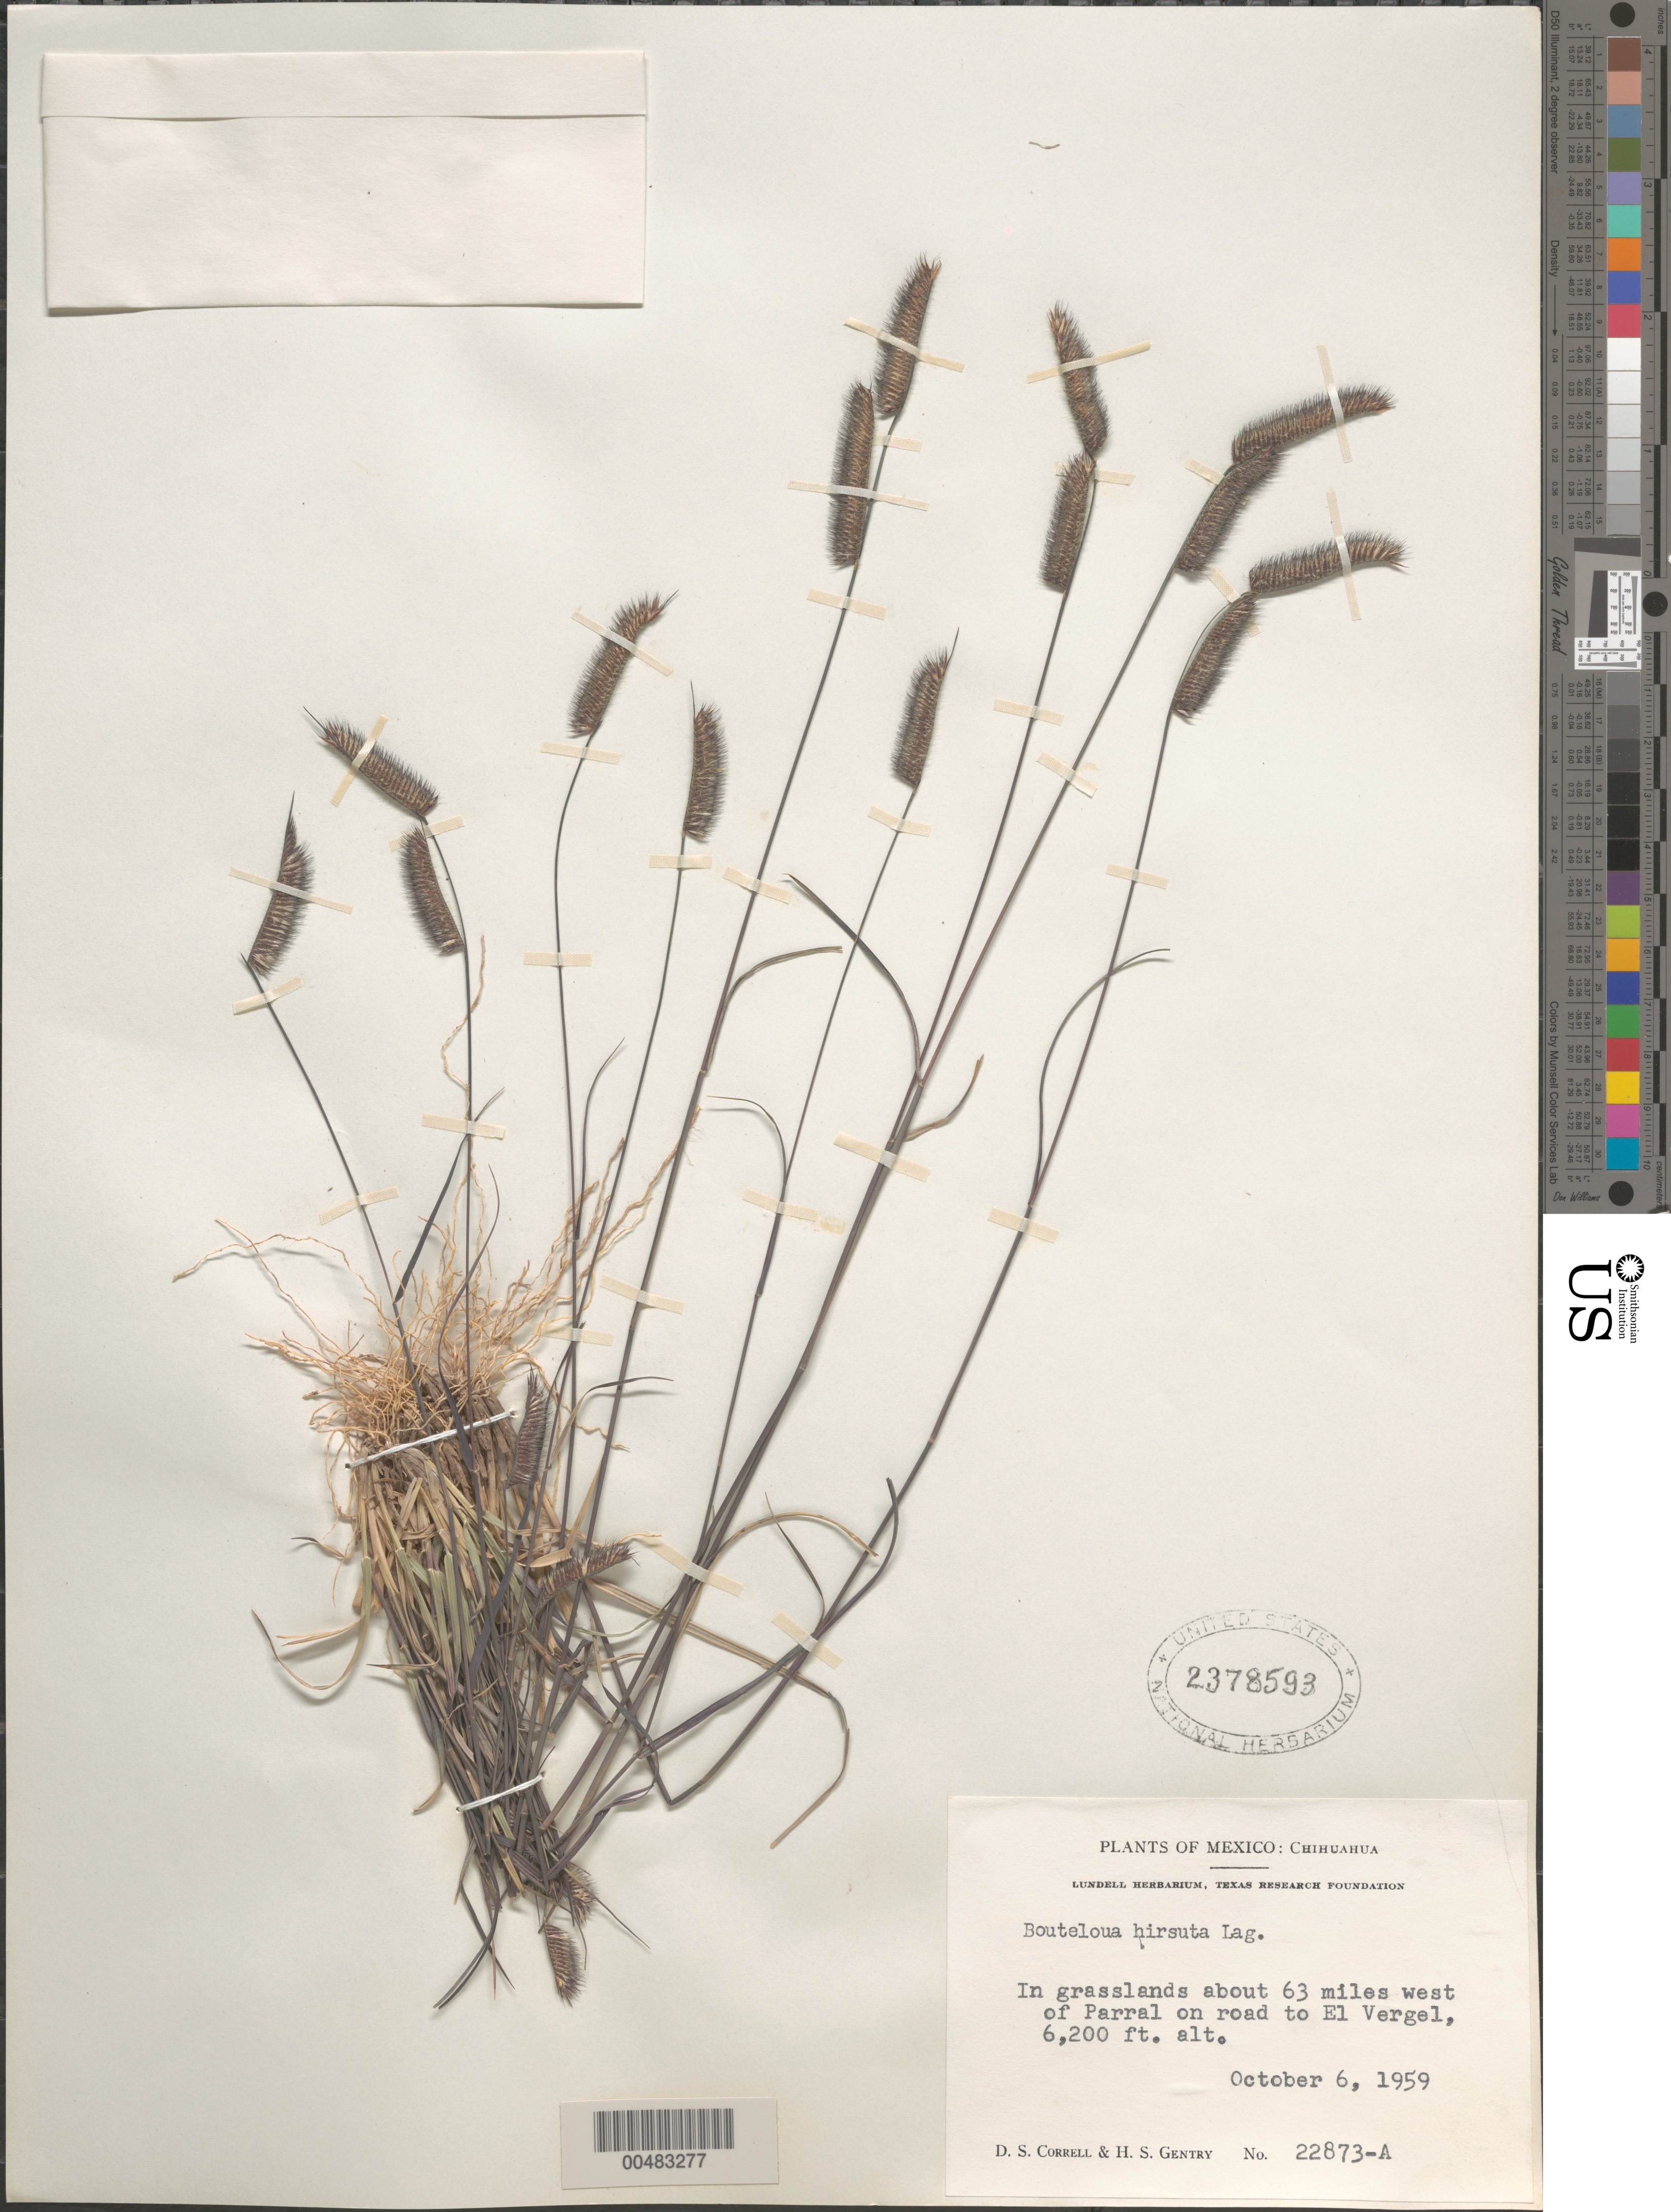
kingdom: Plantae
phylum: Tracheophyta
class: Liliopsida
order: Poales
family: Poaceae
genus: Bouteloua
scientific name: Bouteloua hirsuta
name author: Lag.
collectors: D. S. Correll & H. S. Gentry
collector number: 22873-A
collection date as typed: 6 Oct 1959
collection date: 1959-10-06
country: Mexico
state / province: Chihuahua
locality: About 63 mi W of Parral on road to El Vergel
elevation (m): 1890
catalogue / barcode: US 2378593